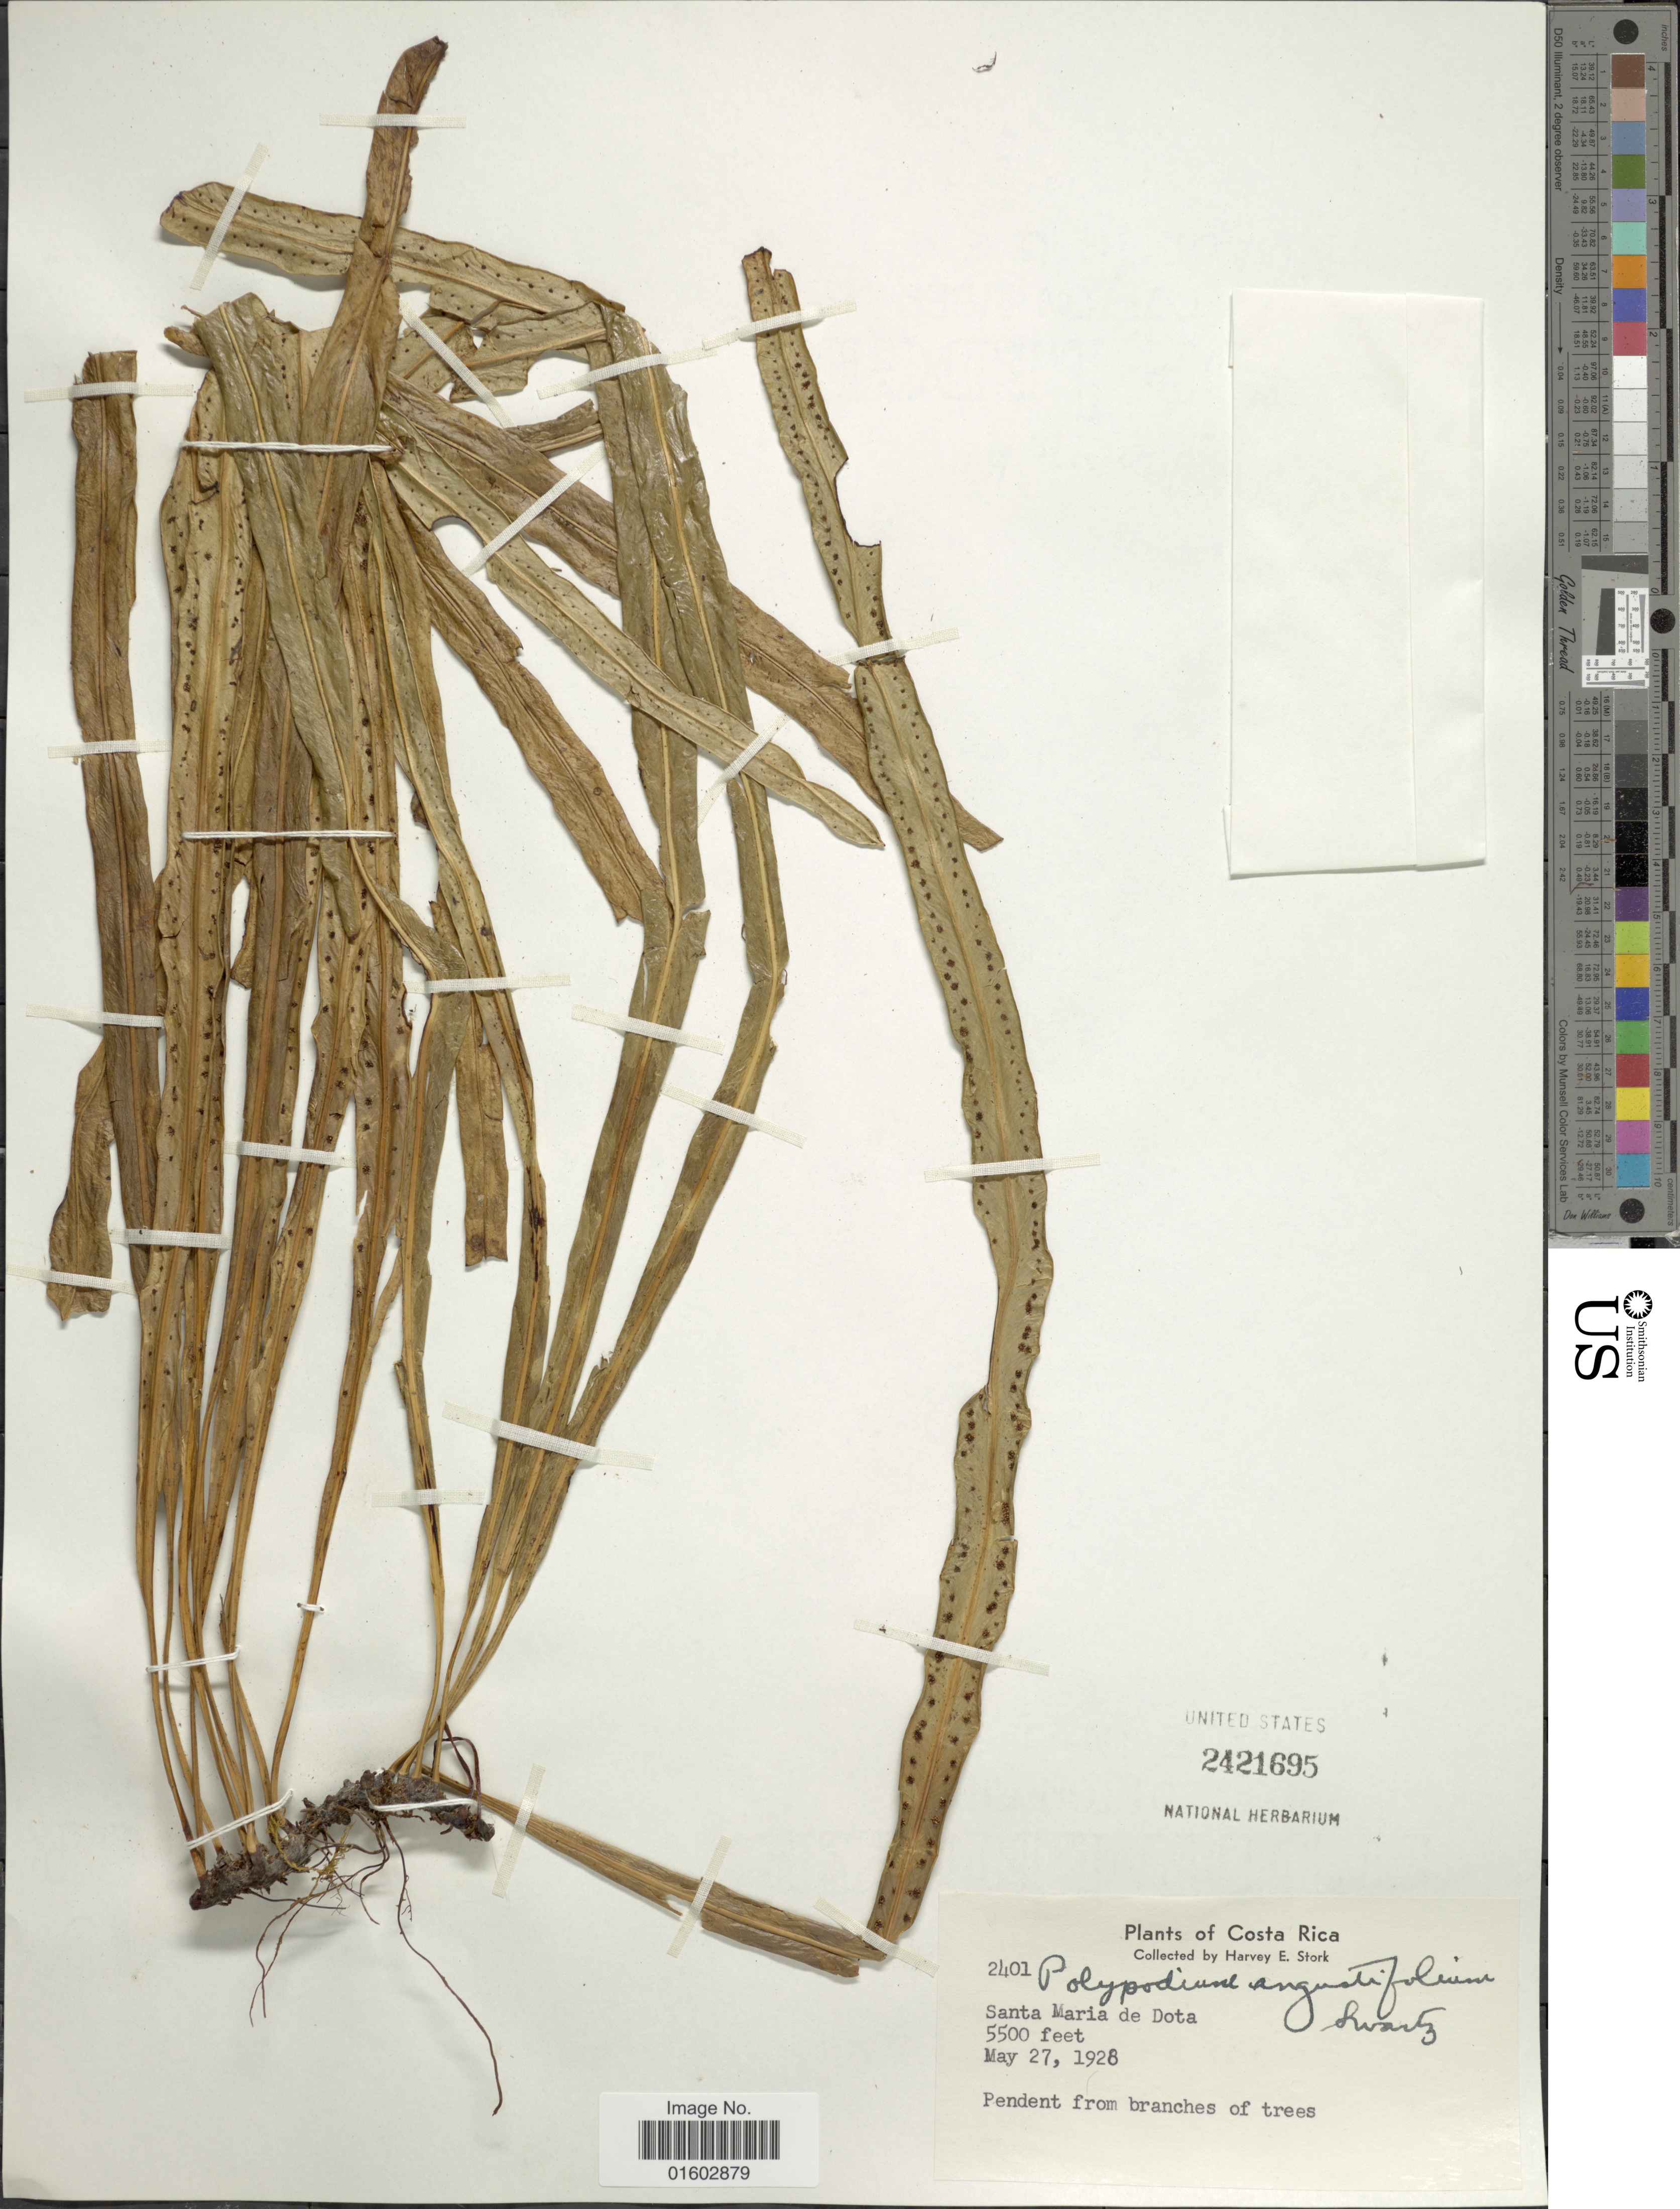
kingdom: Plantae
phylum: Tracheophyta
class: Polypodiopsida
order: Polypodiales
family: Polypodiaceae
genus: Campyloneurum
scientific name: Campyloneurum angustifolium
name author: (Sw.) Fée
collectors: H. E. Stork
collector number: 2401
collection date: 1928-05-27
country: Costa Rica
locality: Santa Maria de Dota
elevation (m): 1676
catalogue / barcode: US 2421695